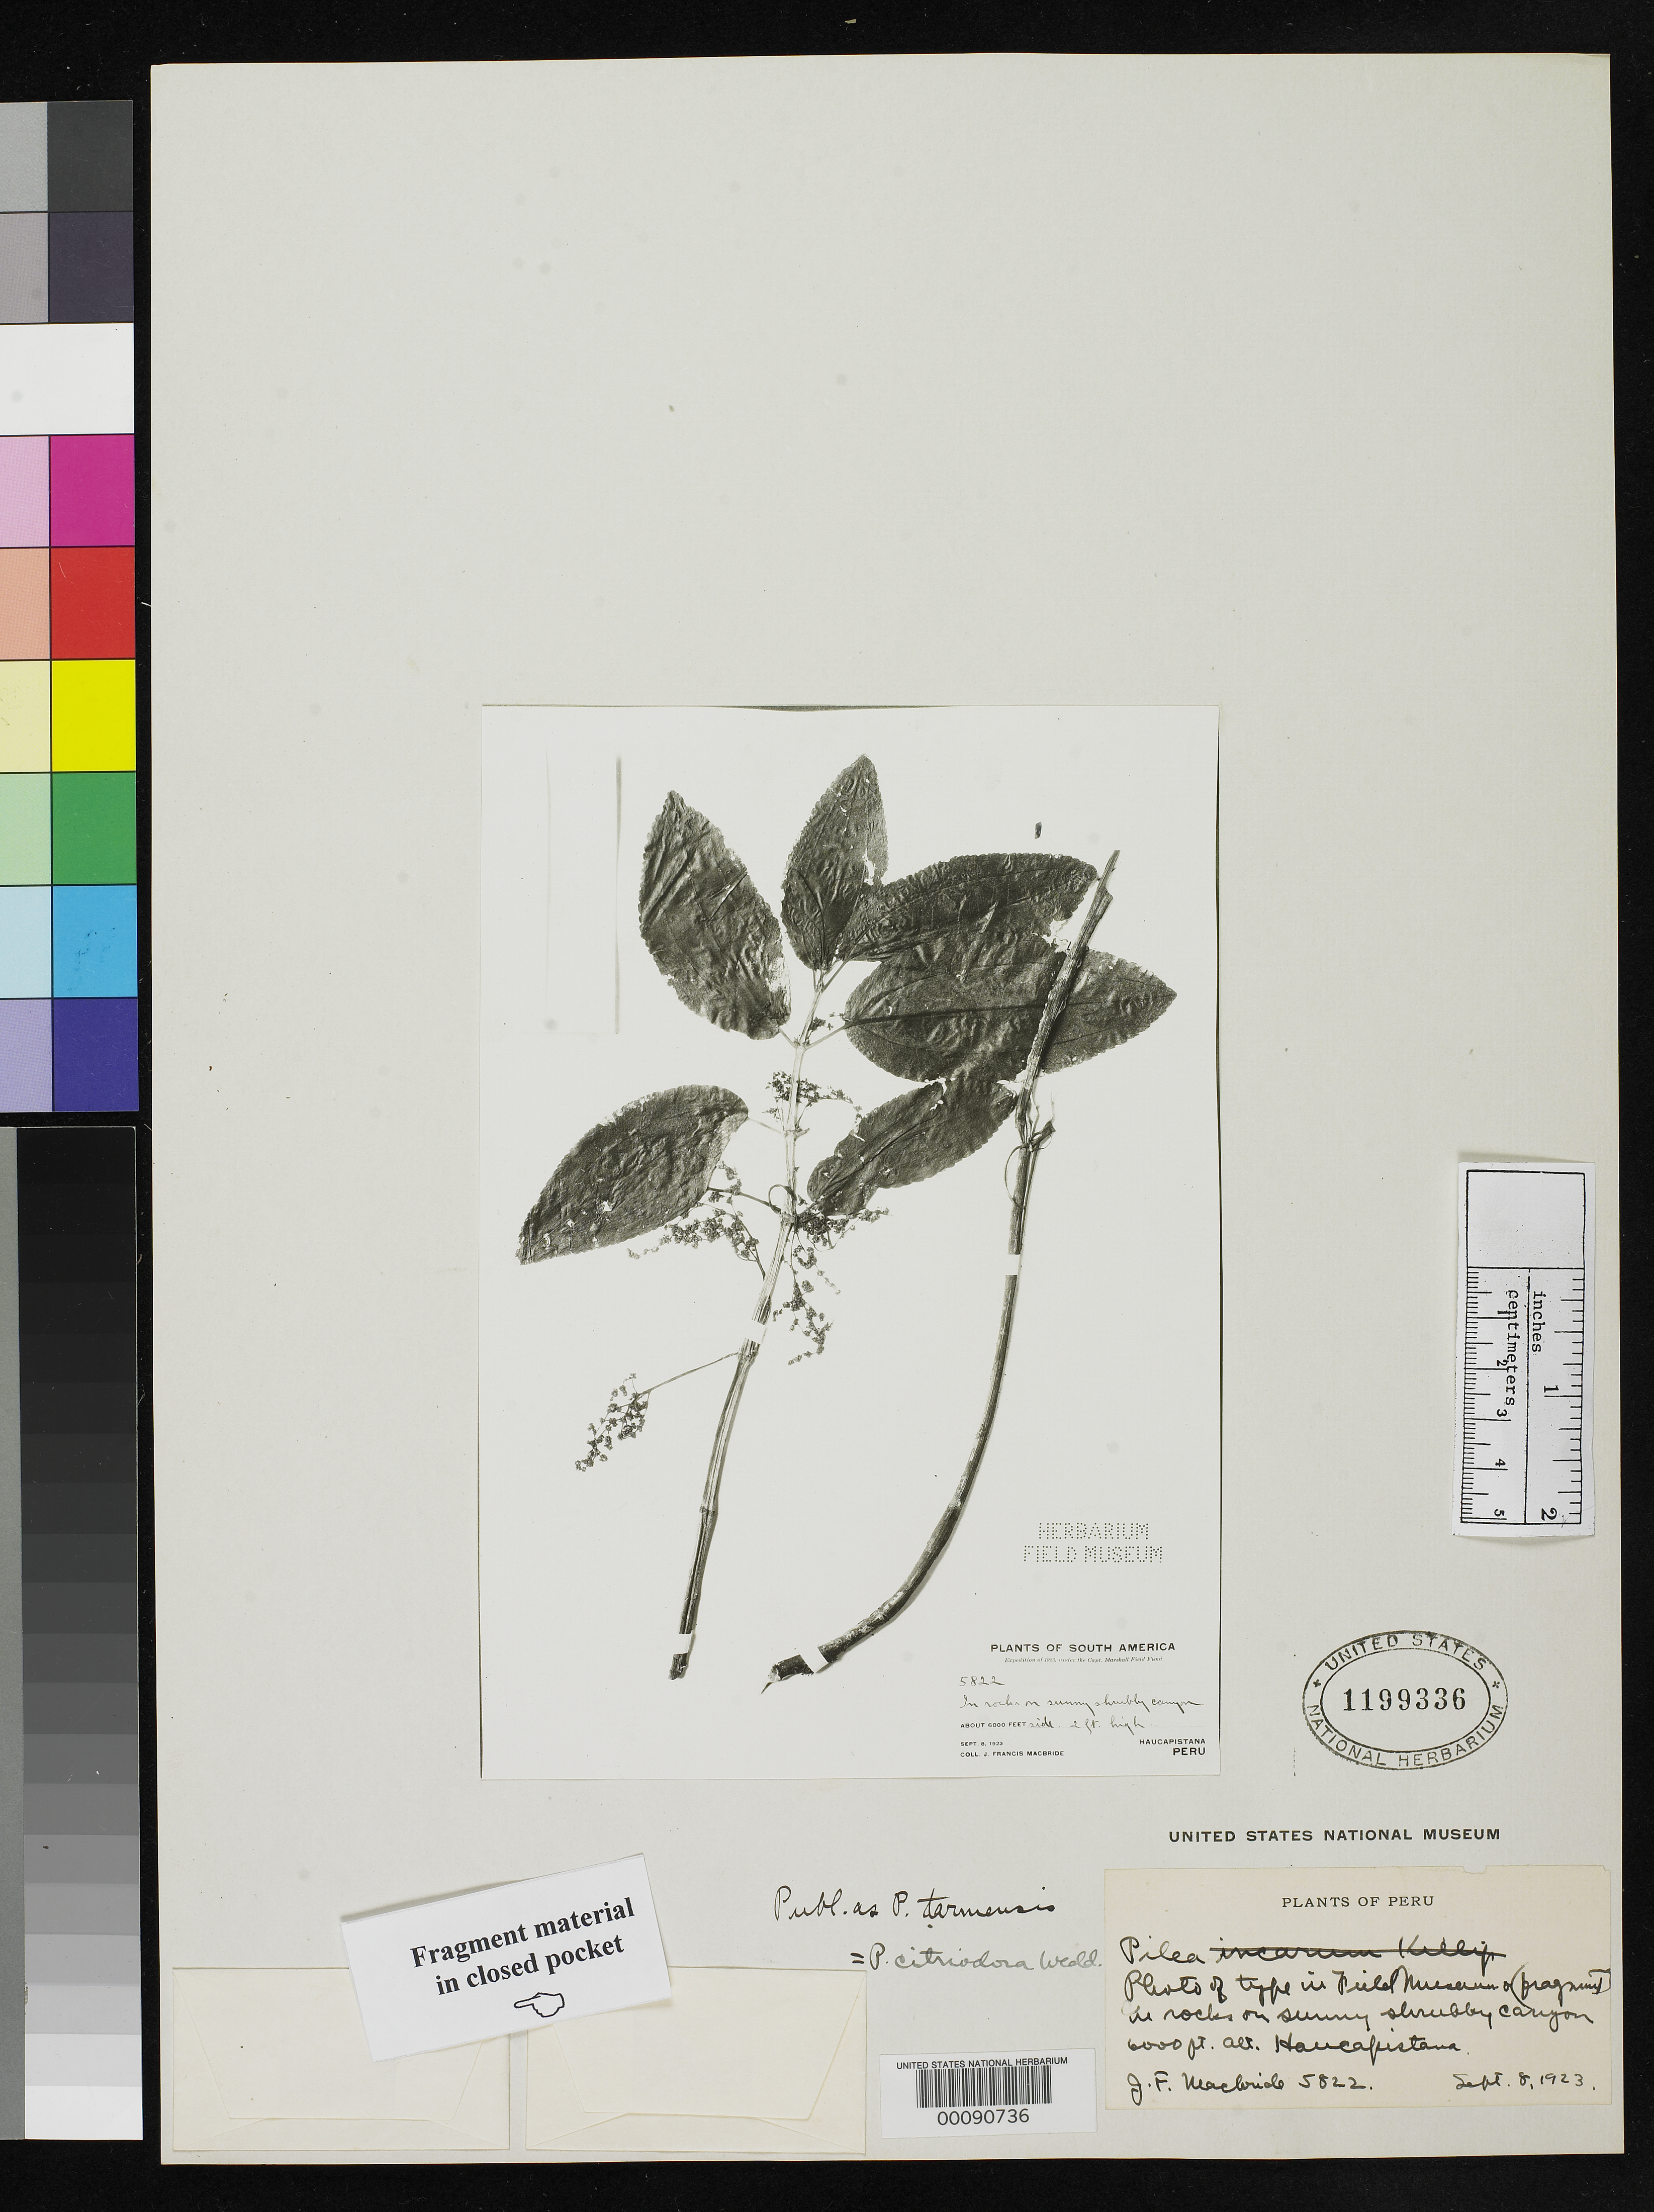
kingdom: Plantae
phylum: Tracheophyta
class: Magnoliopsida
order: Rosales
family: Urticaceae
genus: Pilea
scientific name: Pilea tarmensis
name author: Killip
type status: Isotype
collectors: J. F. Macbride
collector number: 5822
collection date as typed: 08 Sep 1923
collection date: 1923-09-08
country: Peru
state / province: Junín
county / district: Tarma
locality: Near Huacapistana.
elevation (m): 2800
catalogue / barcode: US 1199336